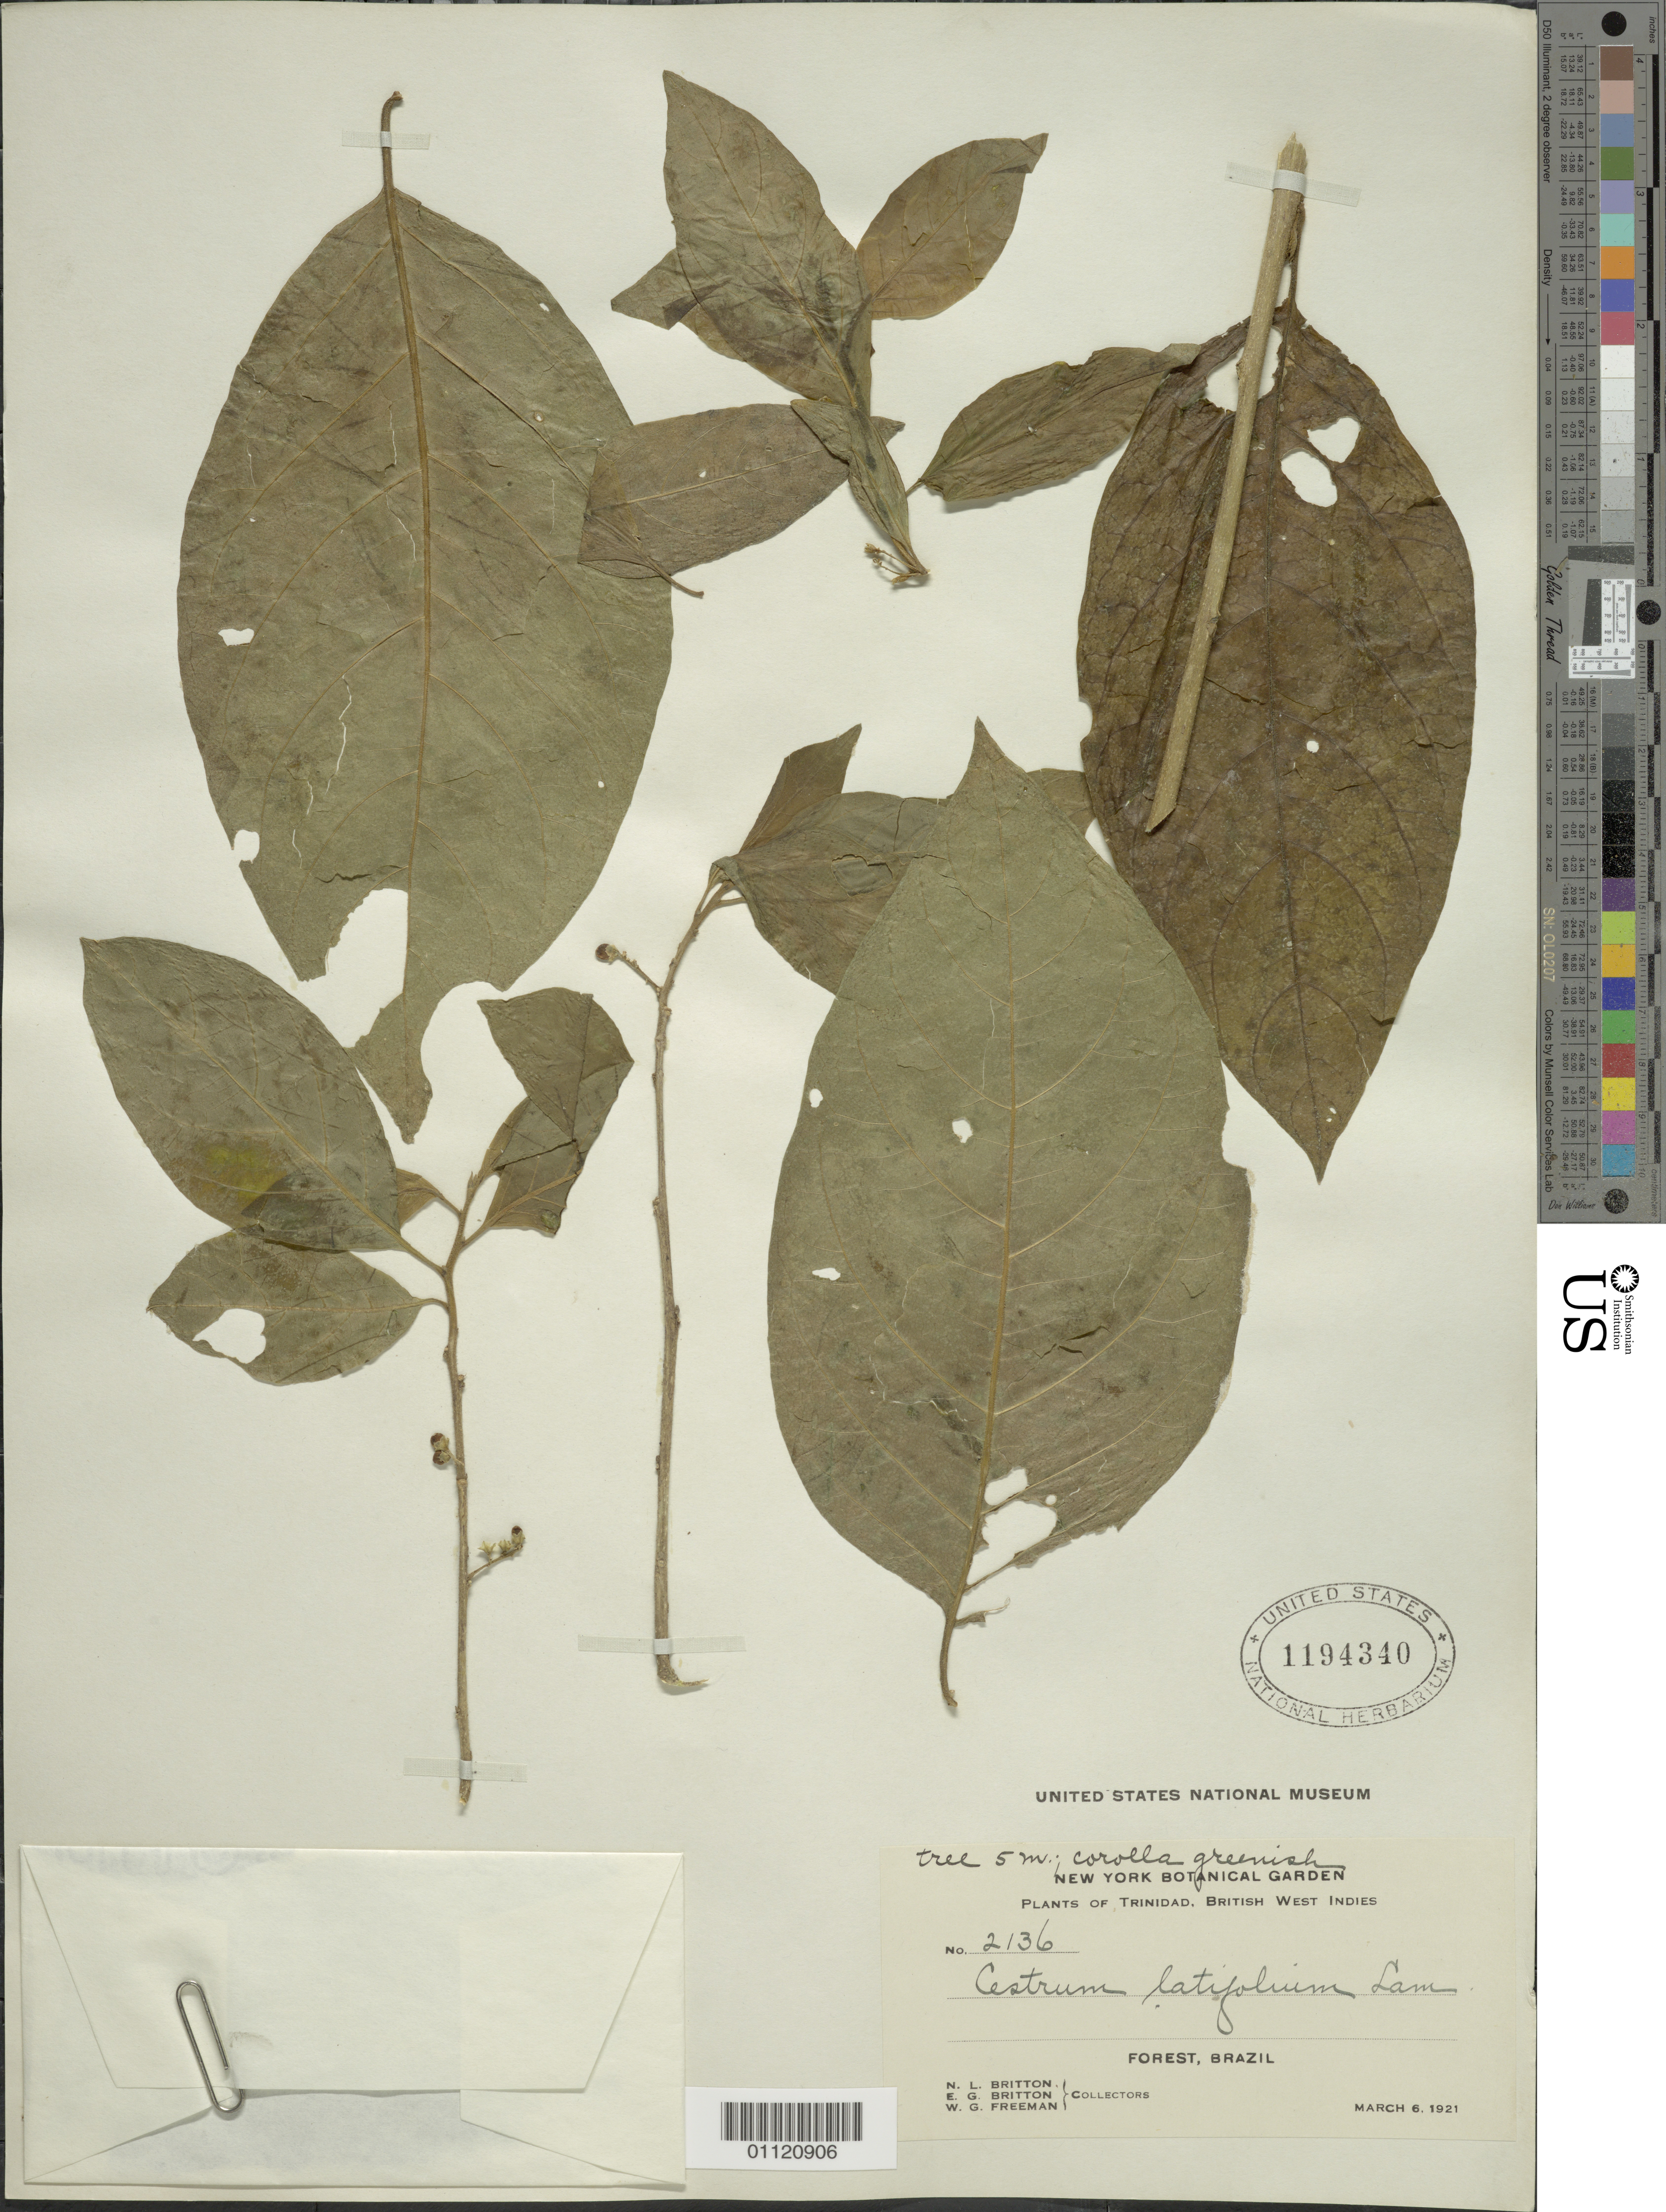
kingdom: Plantae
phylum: Tracheophyta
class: Magnoliopsida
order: Solanales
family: Solanaceae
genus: Cestrum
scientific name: Cestrum latifolium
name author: Lam.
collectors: N. Britton, E. G. Britton & W. Freeman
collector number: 2136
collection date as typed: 06 Mar 1921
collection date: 1921-03-06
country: Trinidad and Tobago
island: Trinidad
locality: Forest, Brazil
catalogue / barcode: US 1194340